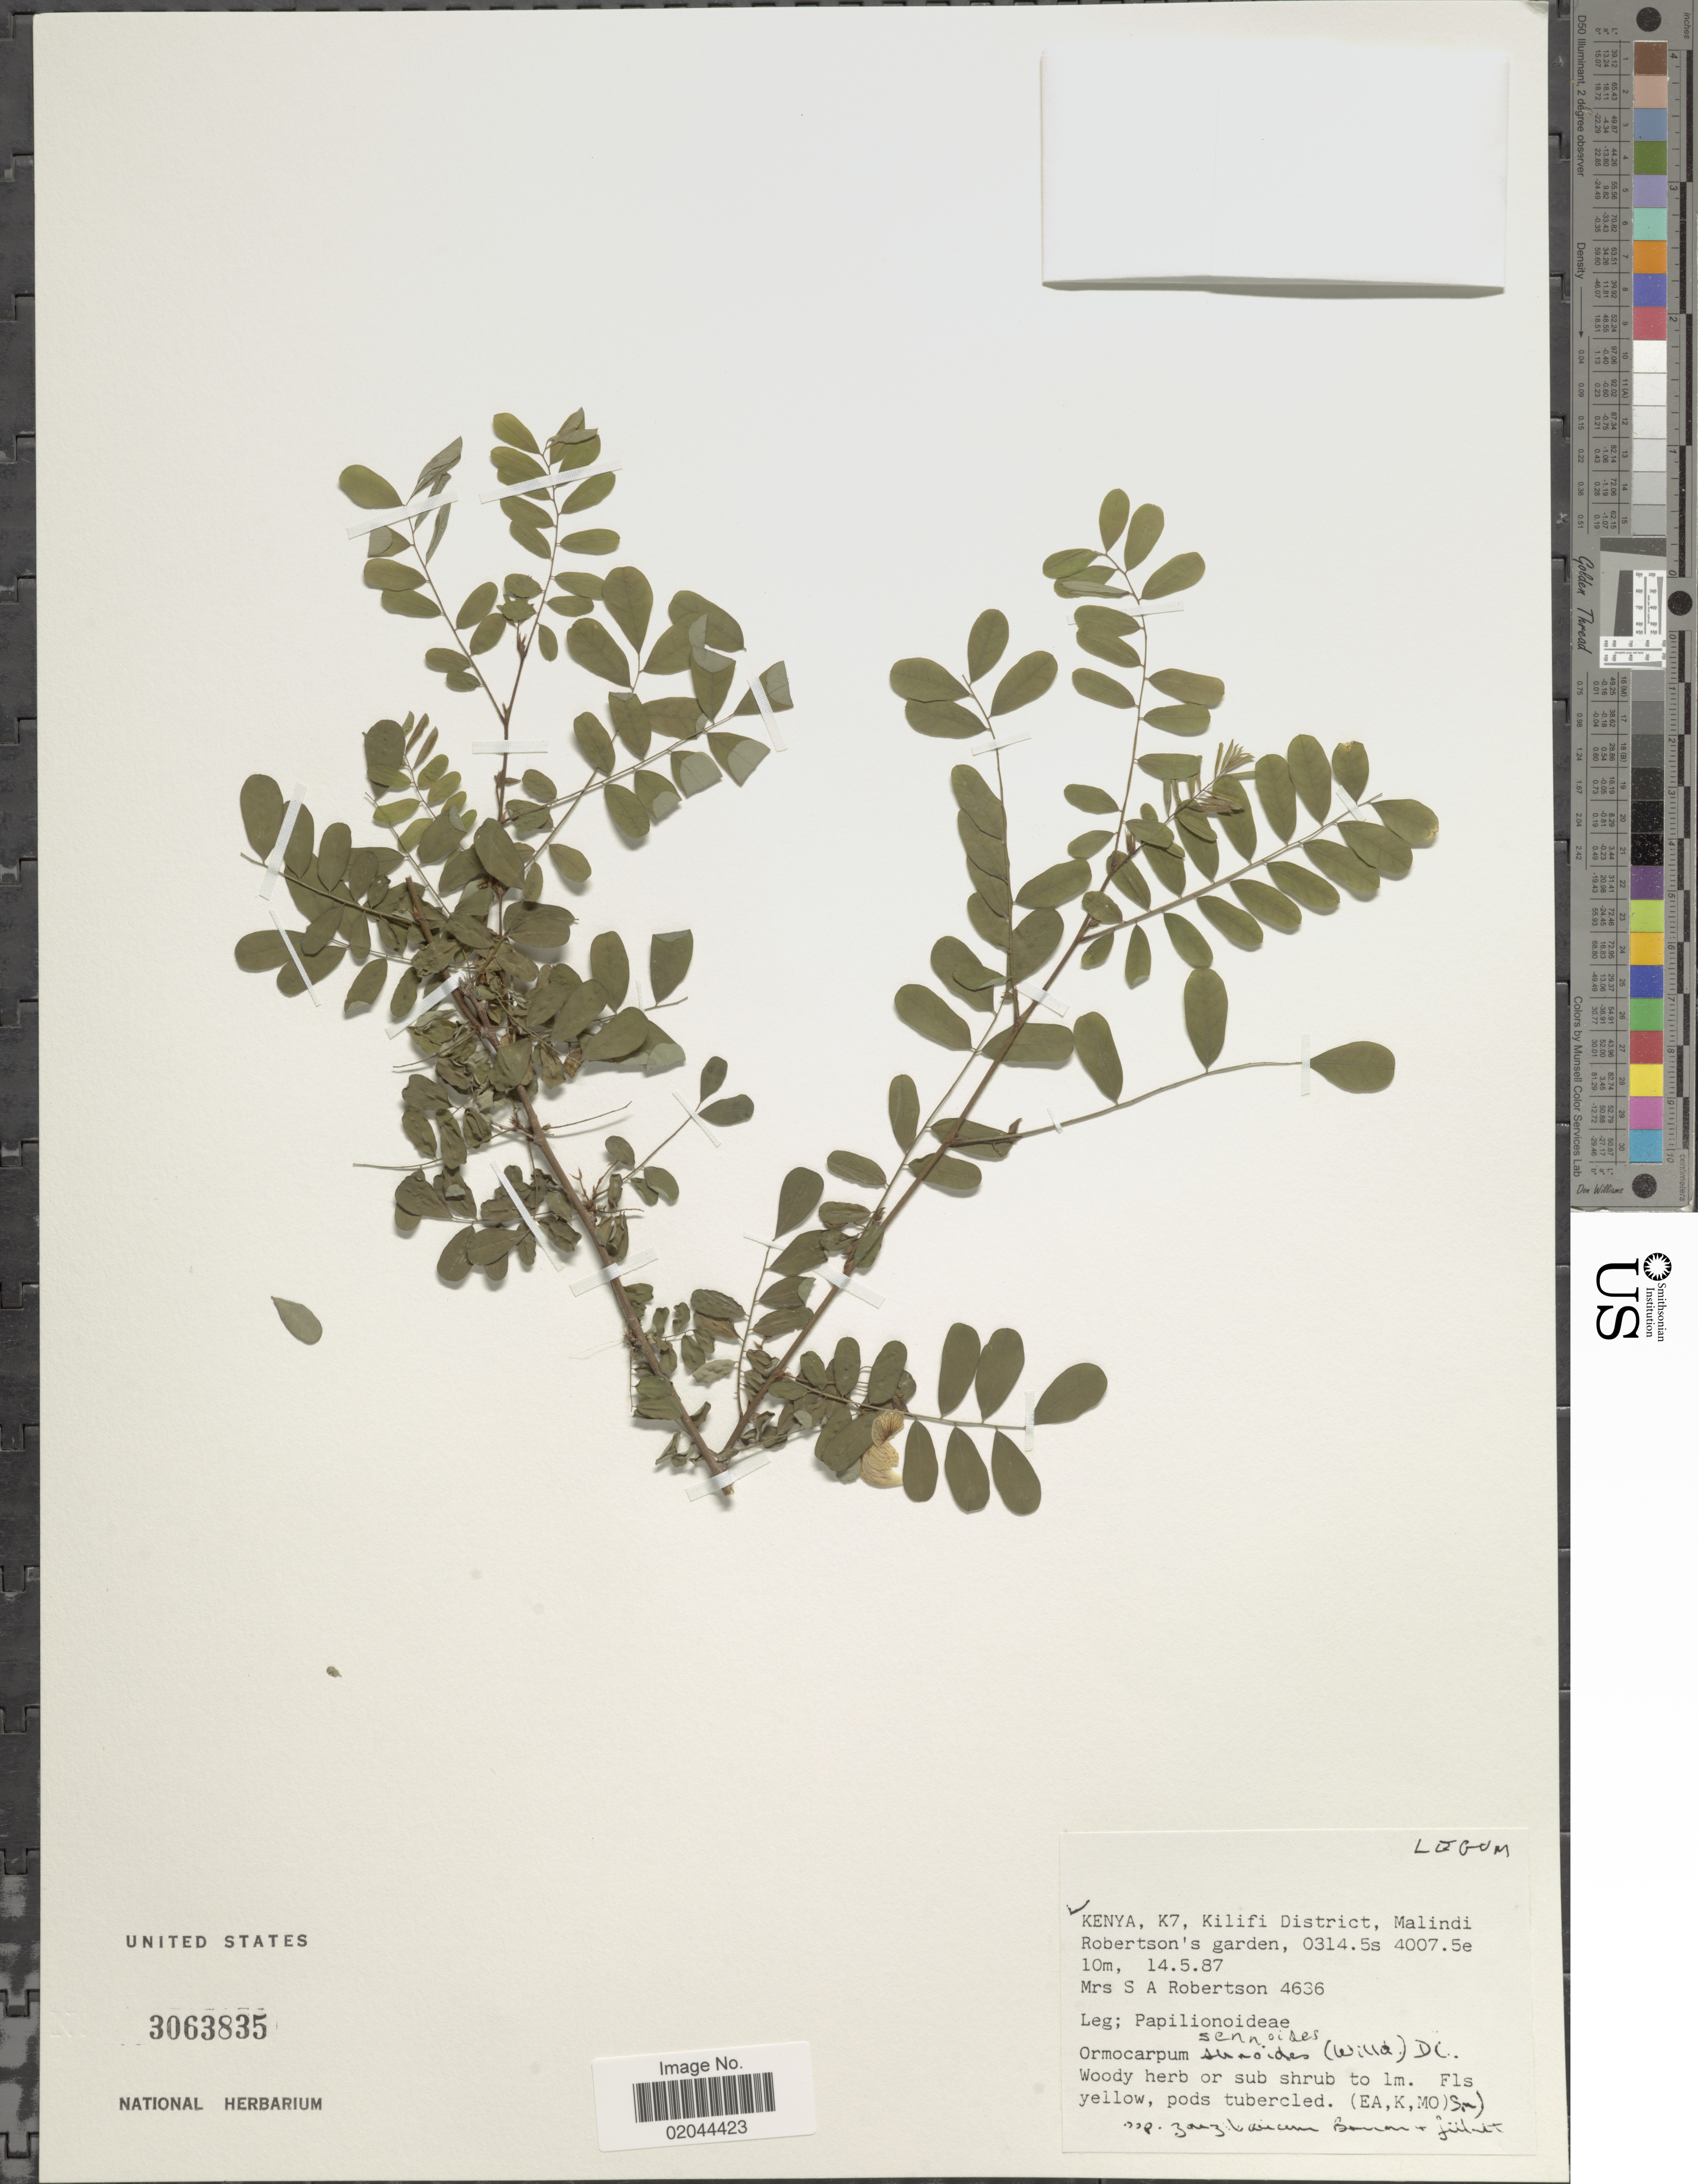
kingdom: Plantae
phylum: Tracheophyta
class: Magnoliopsida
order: Fabales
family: Fabaceae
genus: Ormocarpum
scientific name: Ormocarpum sennoides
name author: (Willd.) DC.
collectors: S. Robertson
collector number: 4636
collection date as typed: Transcribed d/m/y: 14/5/87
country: Kenya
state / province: Kilifi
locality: K7, Kilifi District, Malindi, Robertson's garden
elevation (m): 10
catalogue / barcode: US 3063835